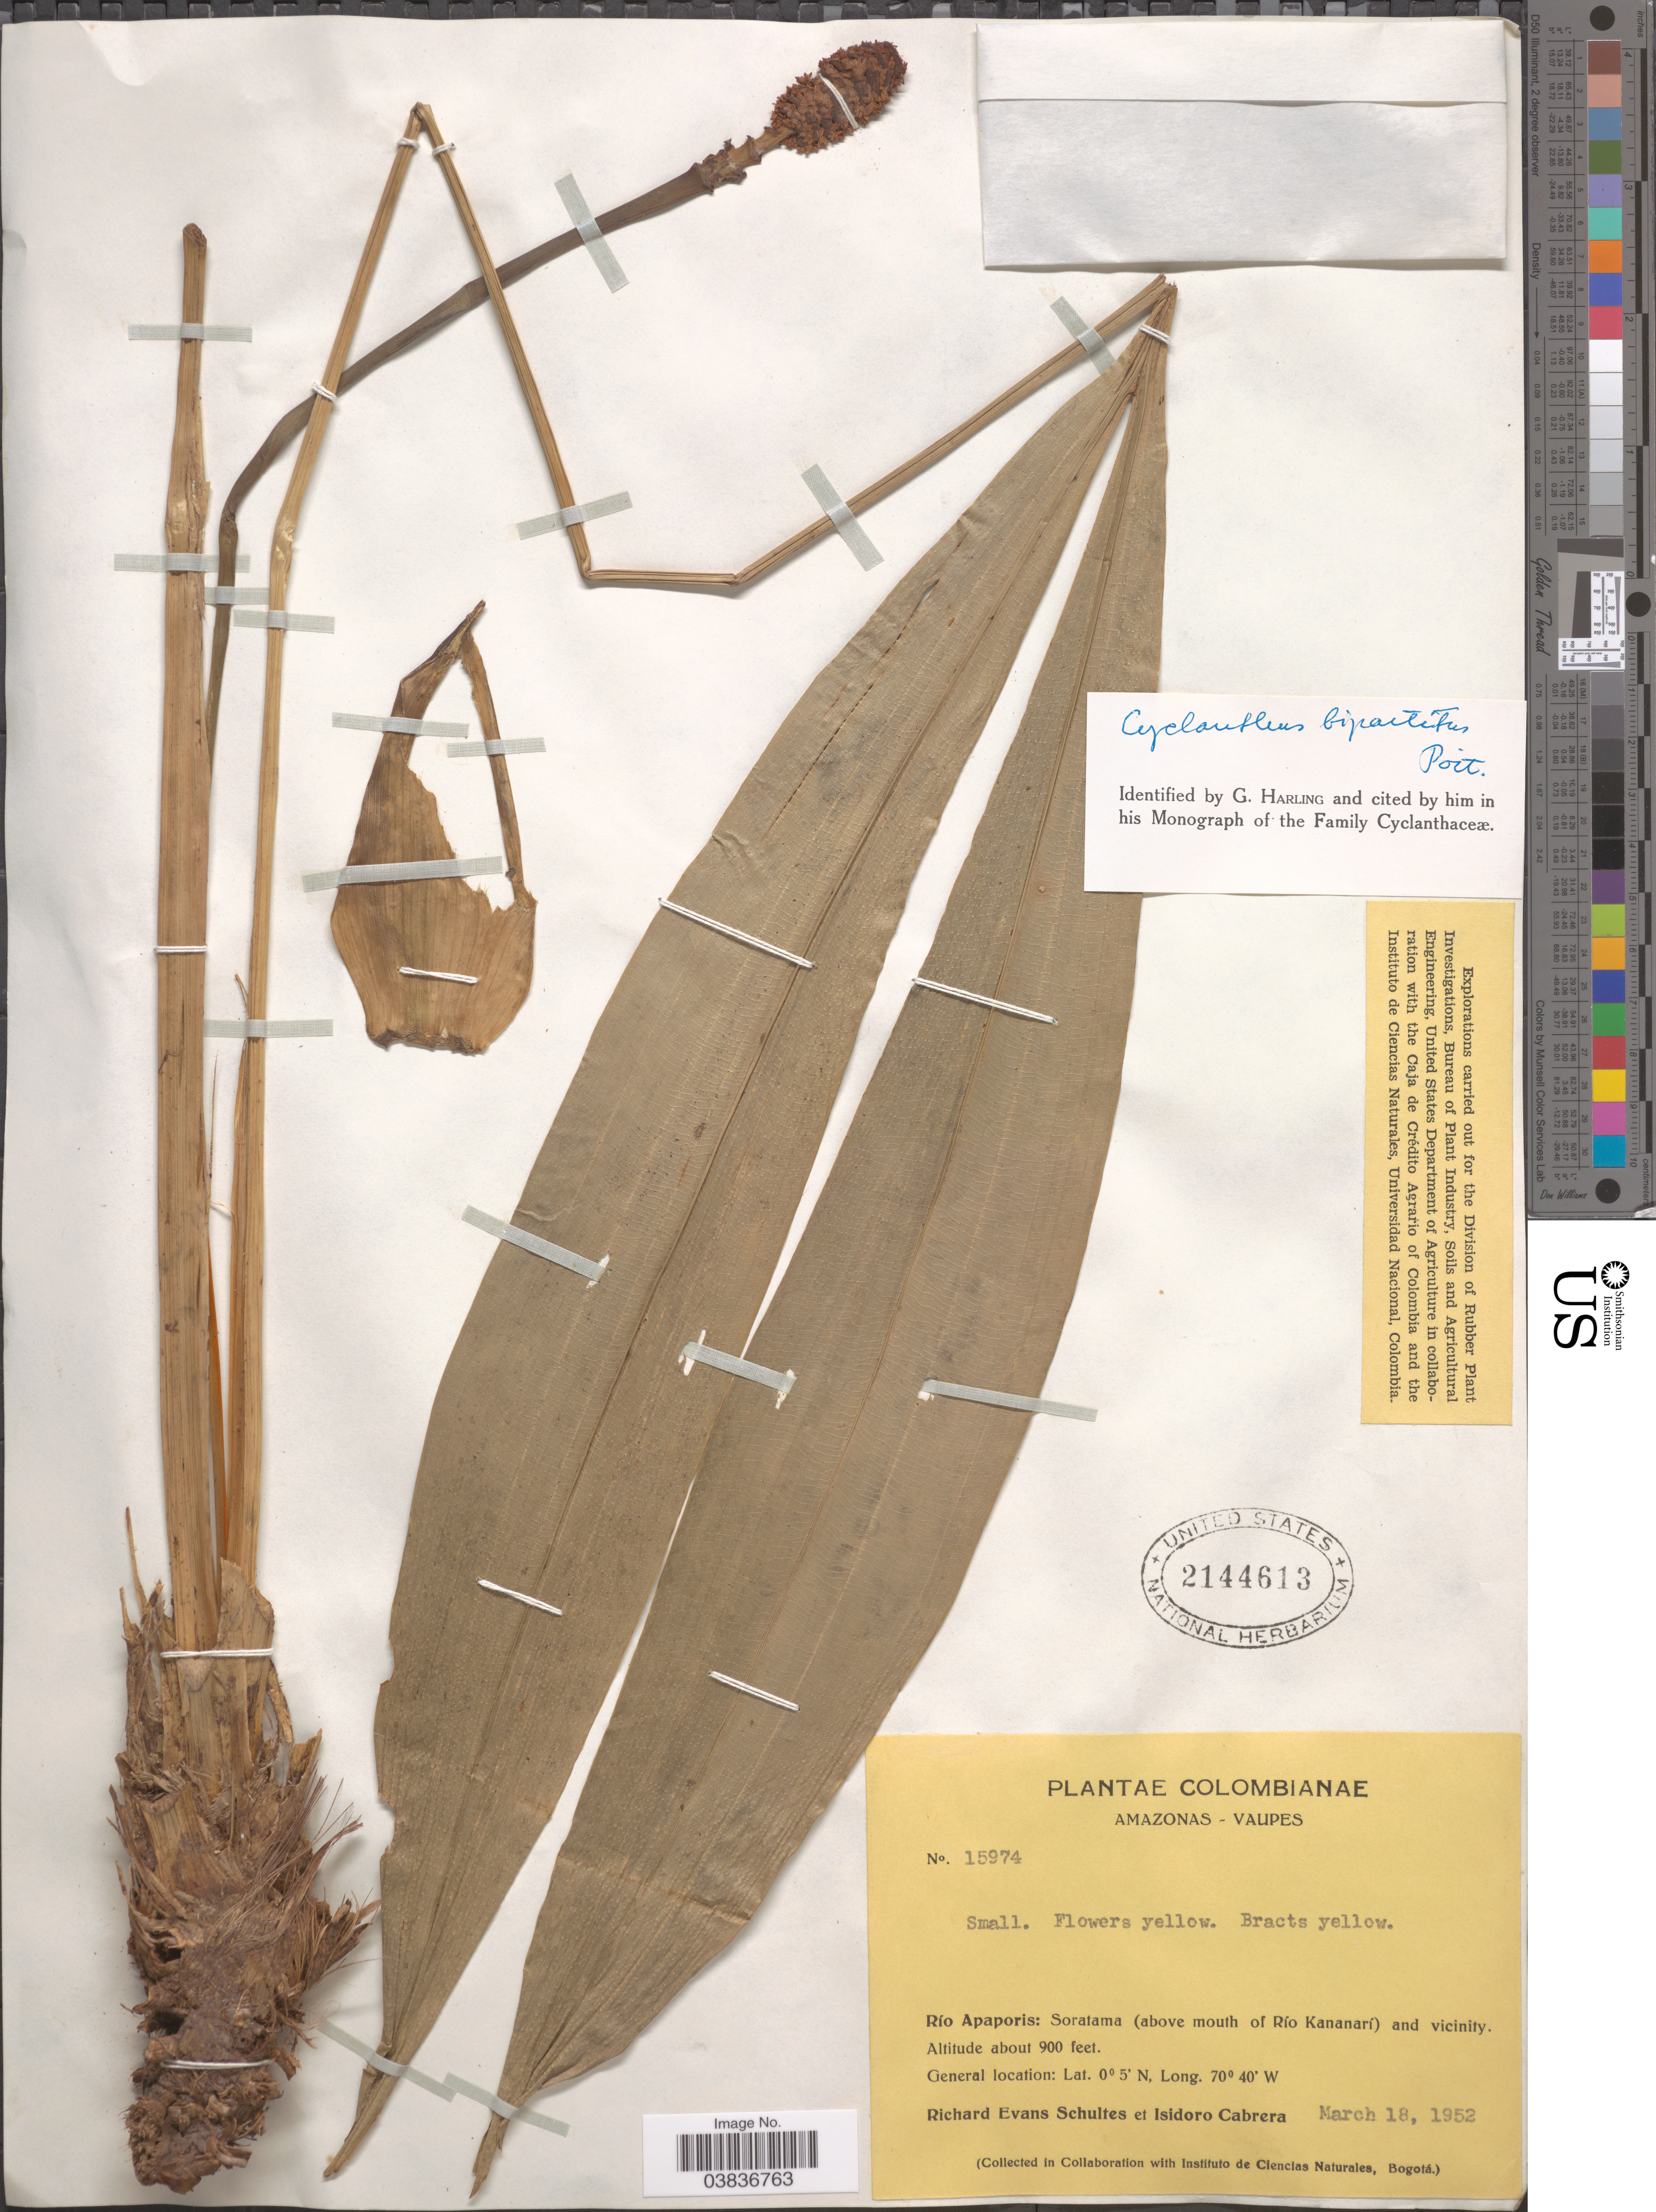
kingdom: Plantae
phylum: Tracheophyta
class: Liliopsida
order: Pandanales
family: Cyclanthaceae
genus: Cyclanthus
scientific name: Cyclanthus bipartitus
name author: Poit. ex A. Rich.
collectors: R. E. Schultes & I. Cabrera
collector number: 15974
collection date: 1952-03-18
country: Colombia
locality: Amazonas-Vaupés. Río Apaporis: Soratama (above mouth of Río Kananarí) and vicinity.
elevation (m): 274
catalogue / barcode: US 2144613